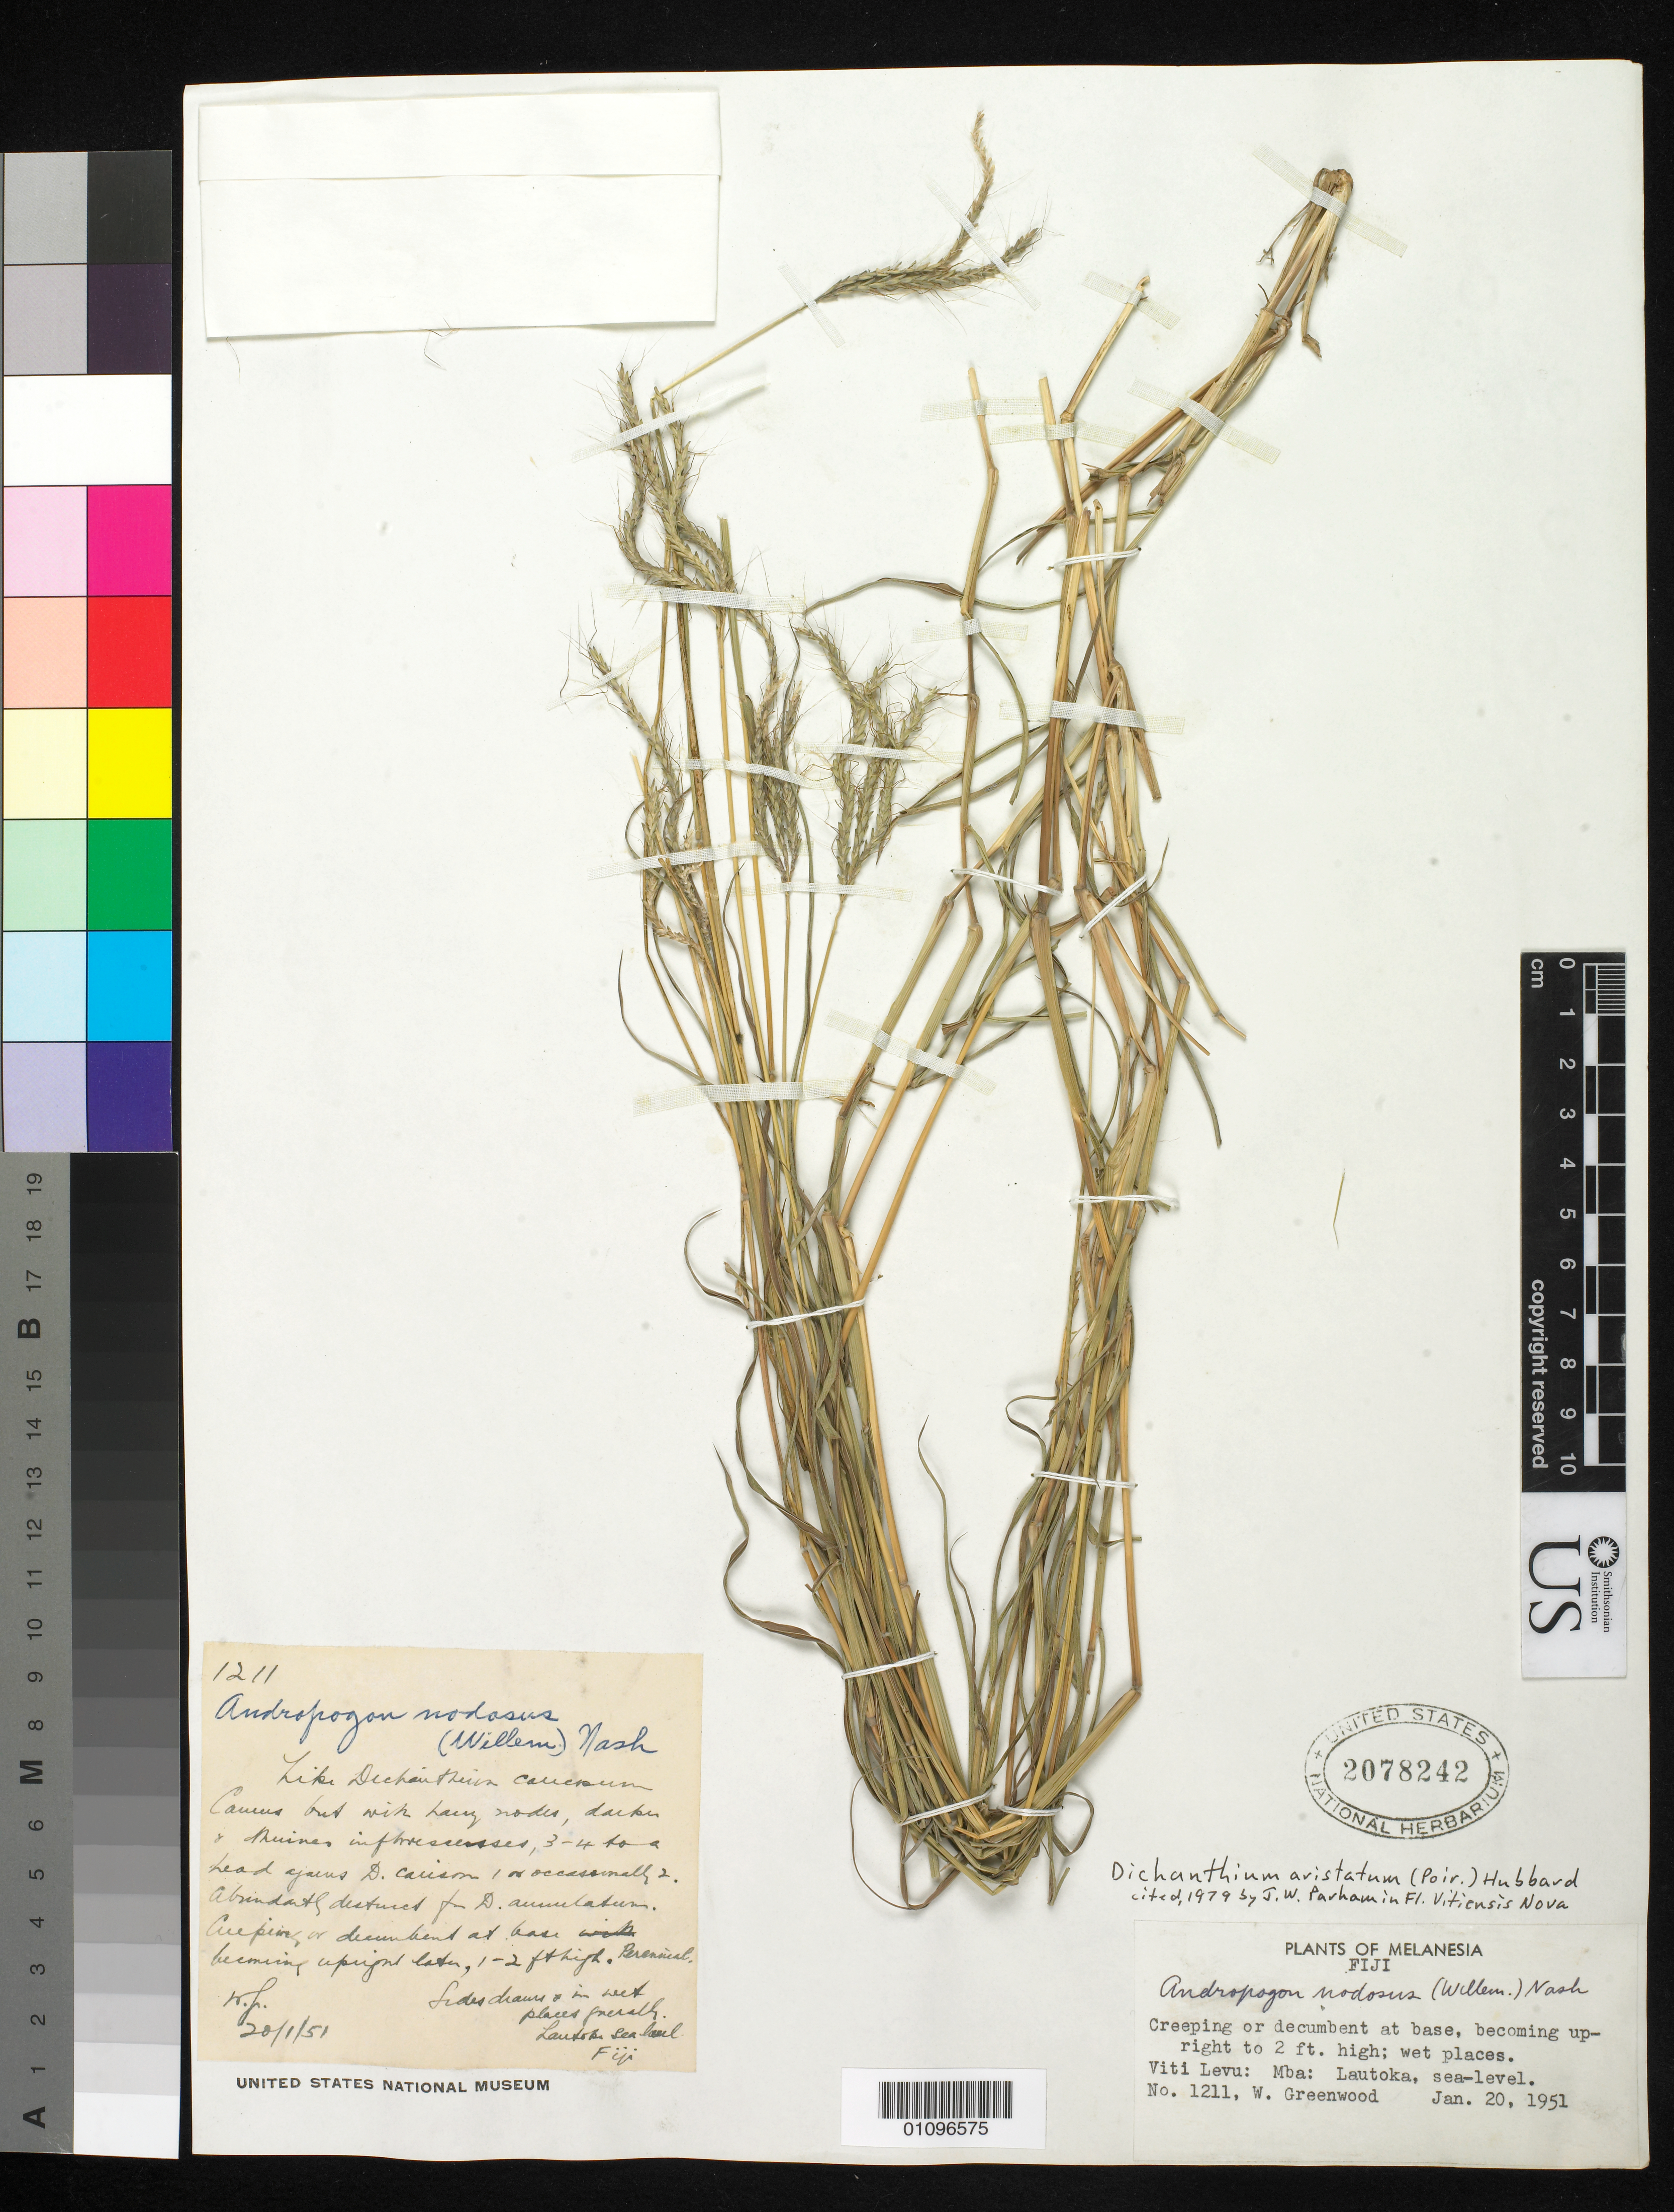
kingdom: Plantae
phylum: Tracheophyta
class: Liliopsida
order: Poales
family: Poaceae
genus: Dichanthium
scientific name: Dichanthium aristatum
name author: (Poir.) C.E. Hubb.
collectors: W. Greenwood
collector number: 1211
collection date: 1951-01-20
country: Fiji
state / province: Mba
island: Viti Levu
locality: Lautoka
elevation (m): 0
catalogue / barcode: US 2078242